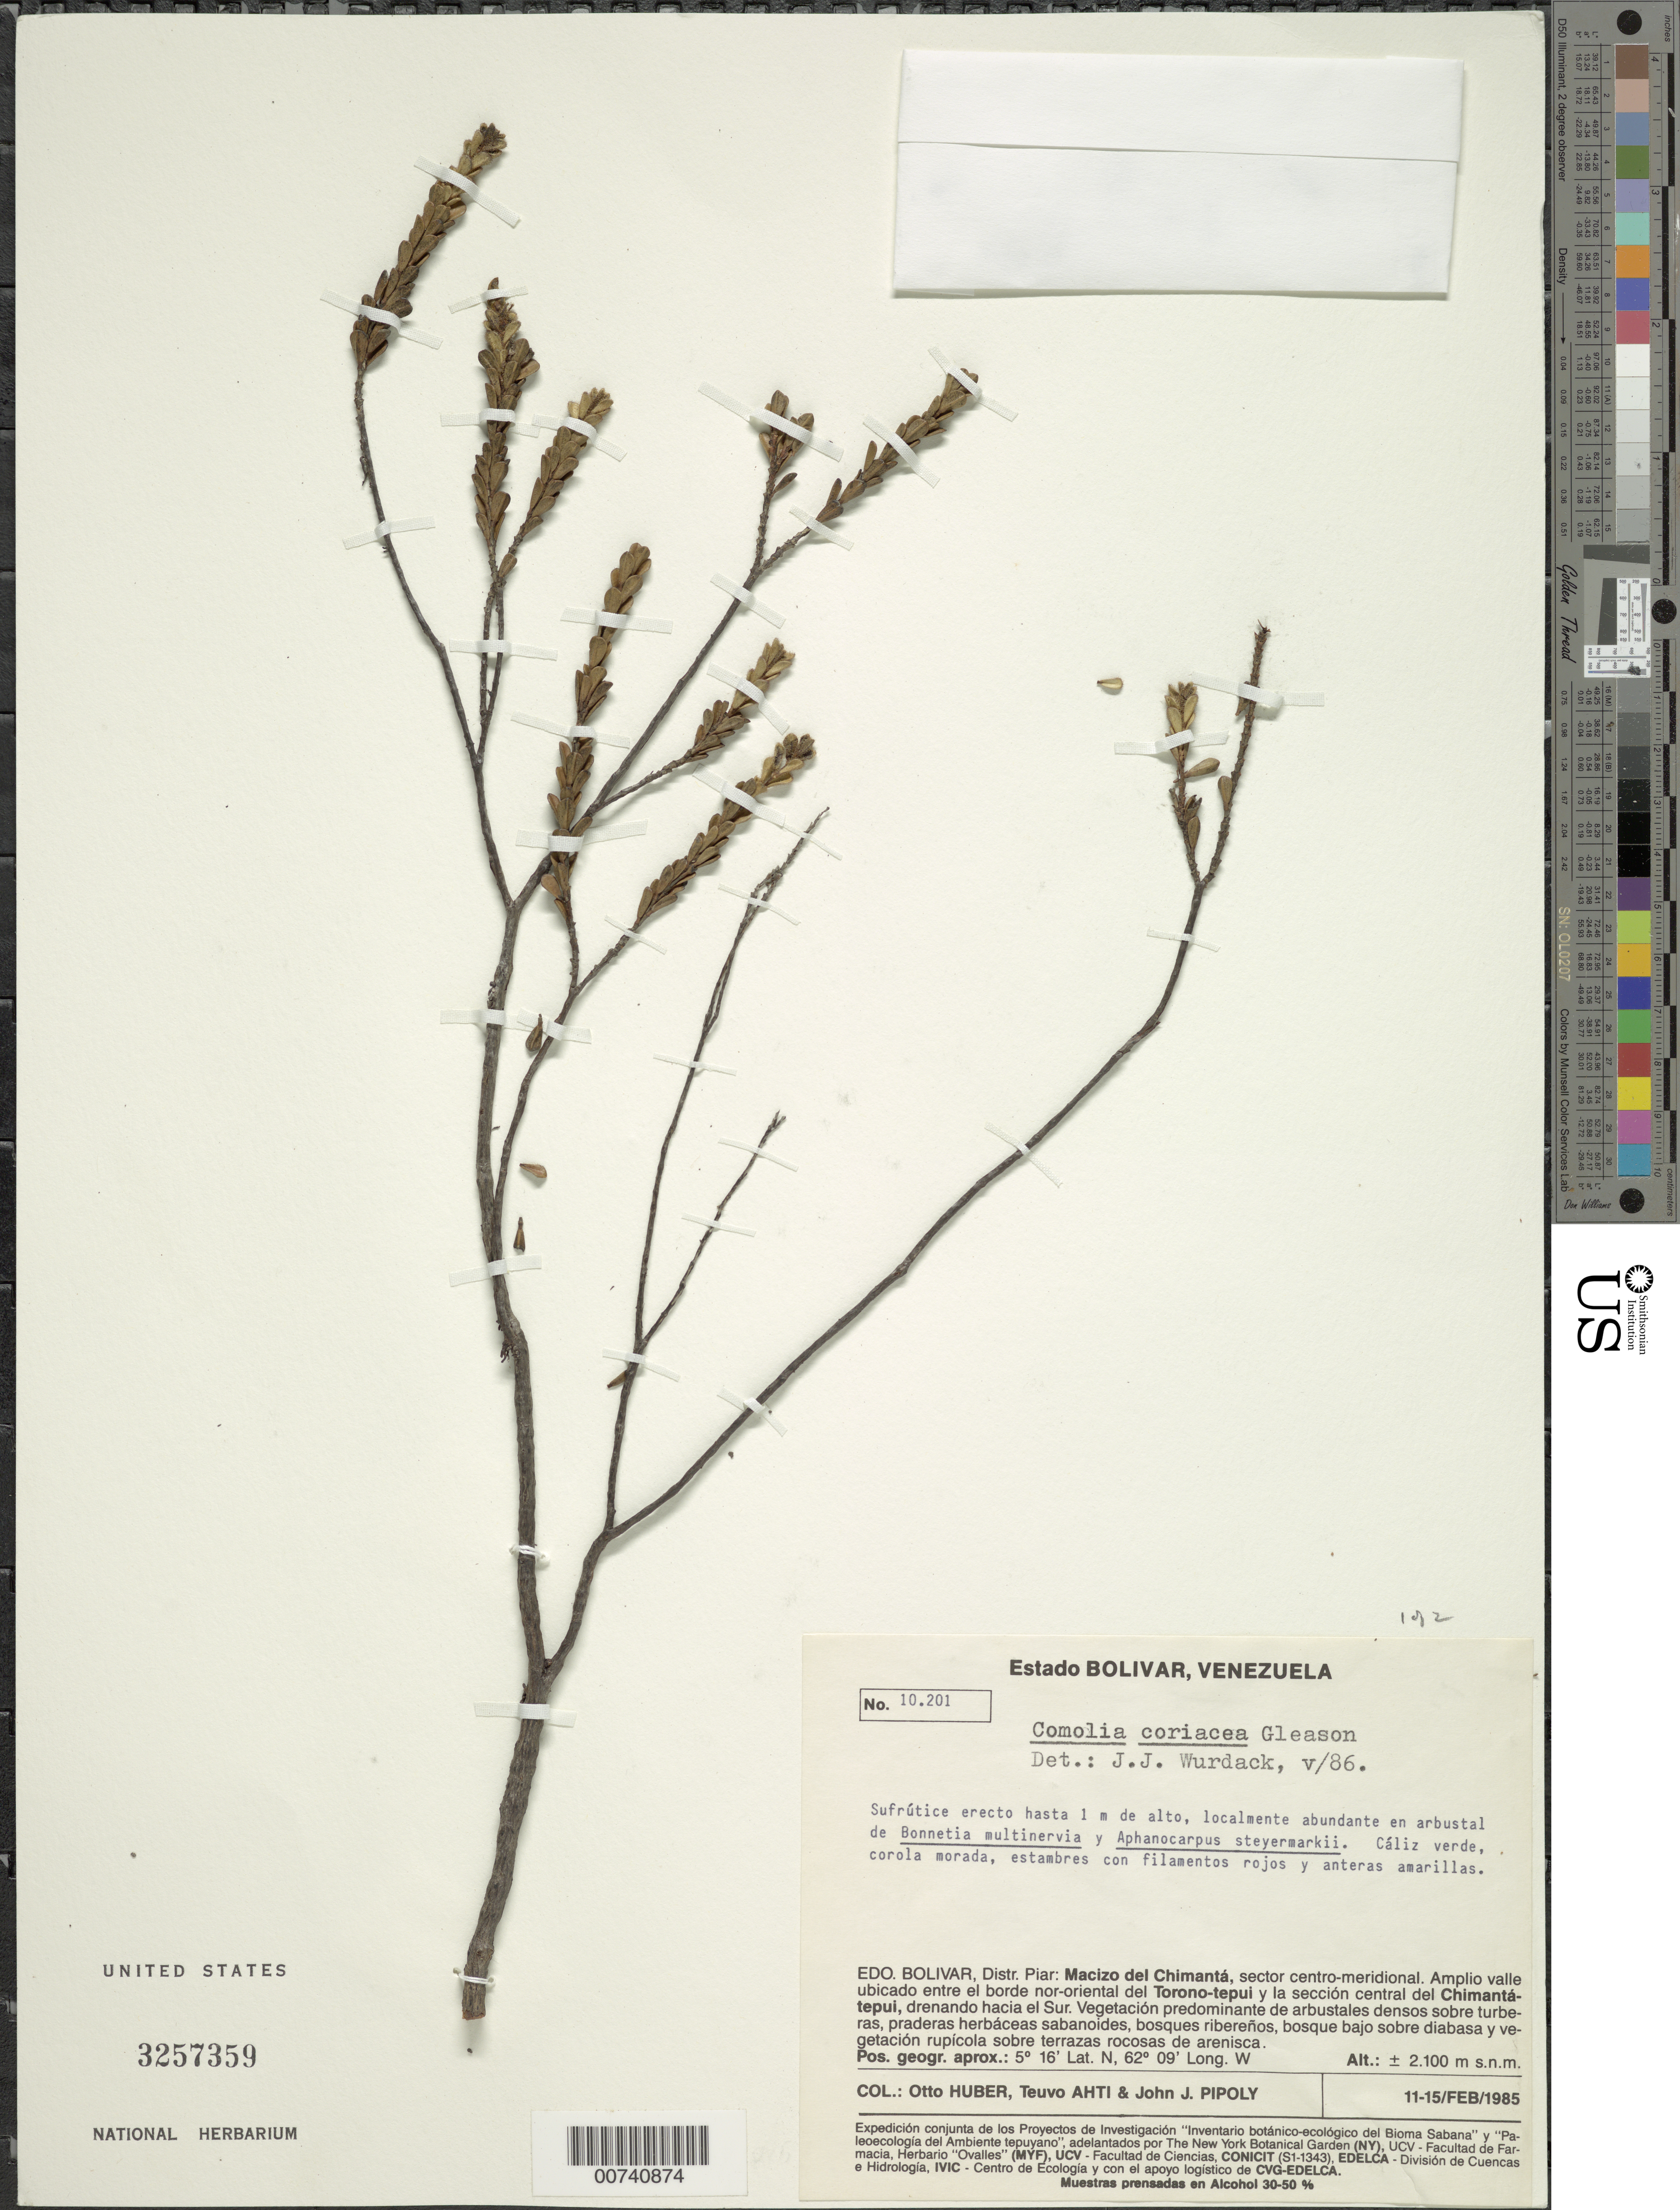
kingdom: Plantae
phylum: Tracheophyta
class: Magnoliopsida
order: Myrtales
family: Melastomataceae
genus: Comoliopsis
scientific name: Comoliopsis coriacea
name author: (Gleason) M.J. Rocha & P.J.F. Guim.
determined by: Nunes da Silva, Diego, (RB), Jardim Botanico do Rio de Janeiro - Herbario (BRAZIL)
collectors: O. Huber, T. T. Ahti & J. J. Pipoly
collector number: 10201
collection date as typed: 11-Feb-85 to 15-Feb-85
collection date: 1985-02-11/1985-02-15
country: Venezuela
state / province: Bolívar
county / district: Piar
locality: Macizo del Chimantá, Torono-tepuí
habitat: With Bonnetia multinervia & Aphanocarpus steyermarkii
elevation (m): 2100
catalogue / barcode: US 3257359